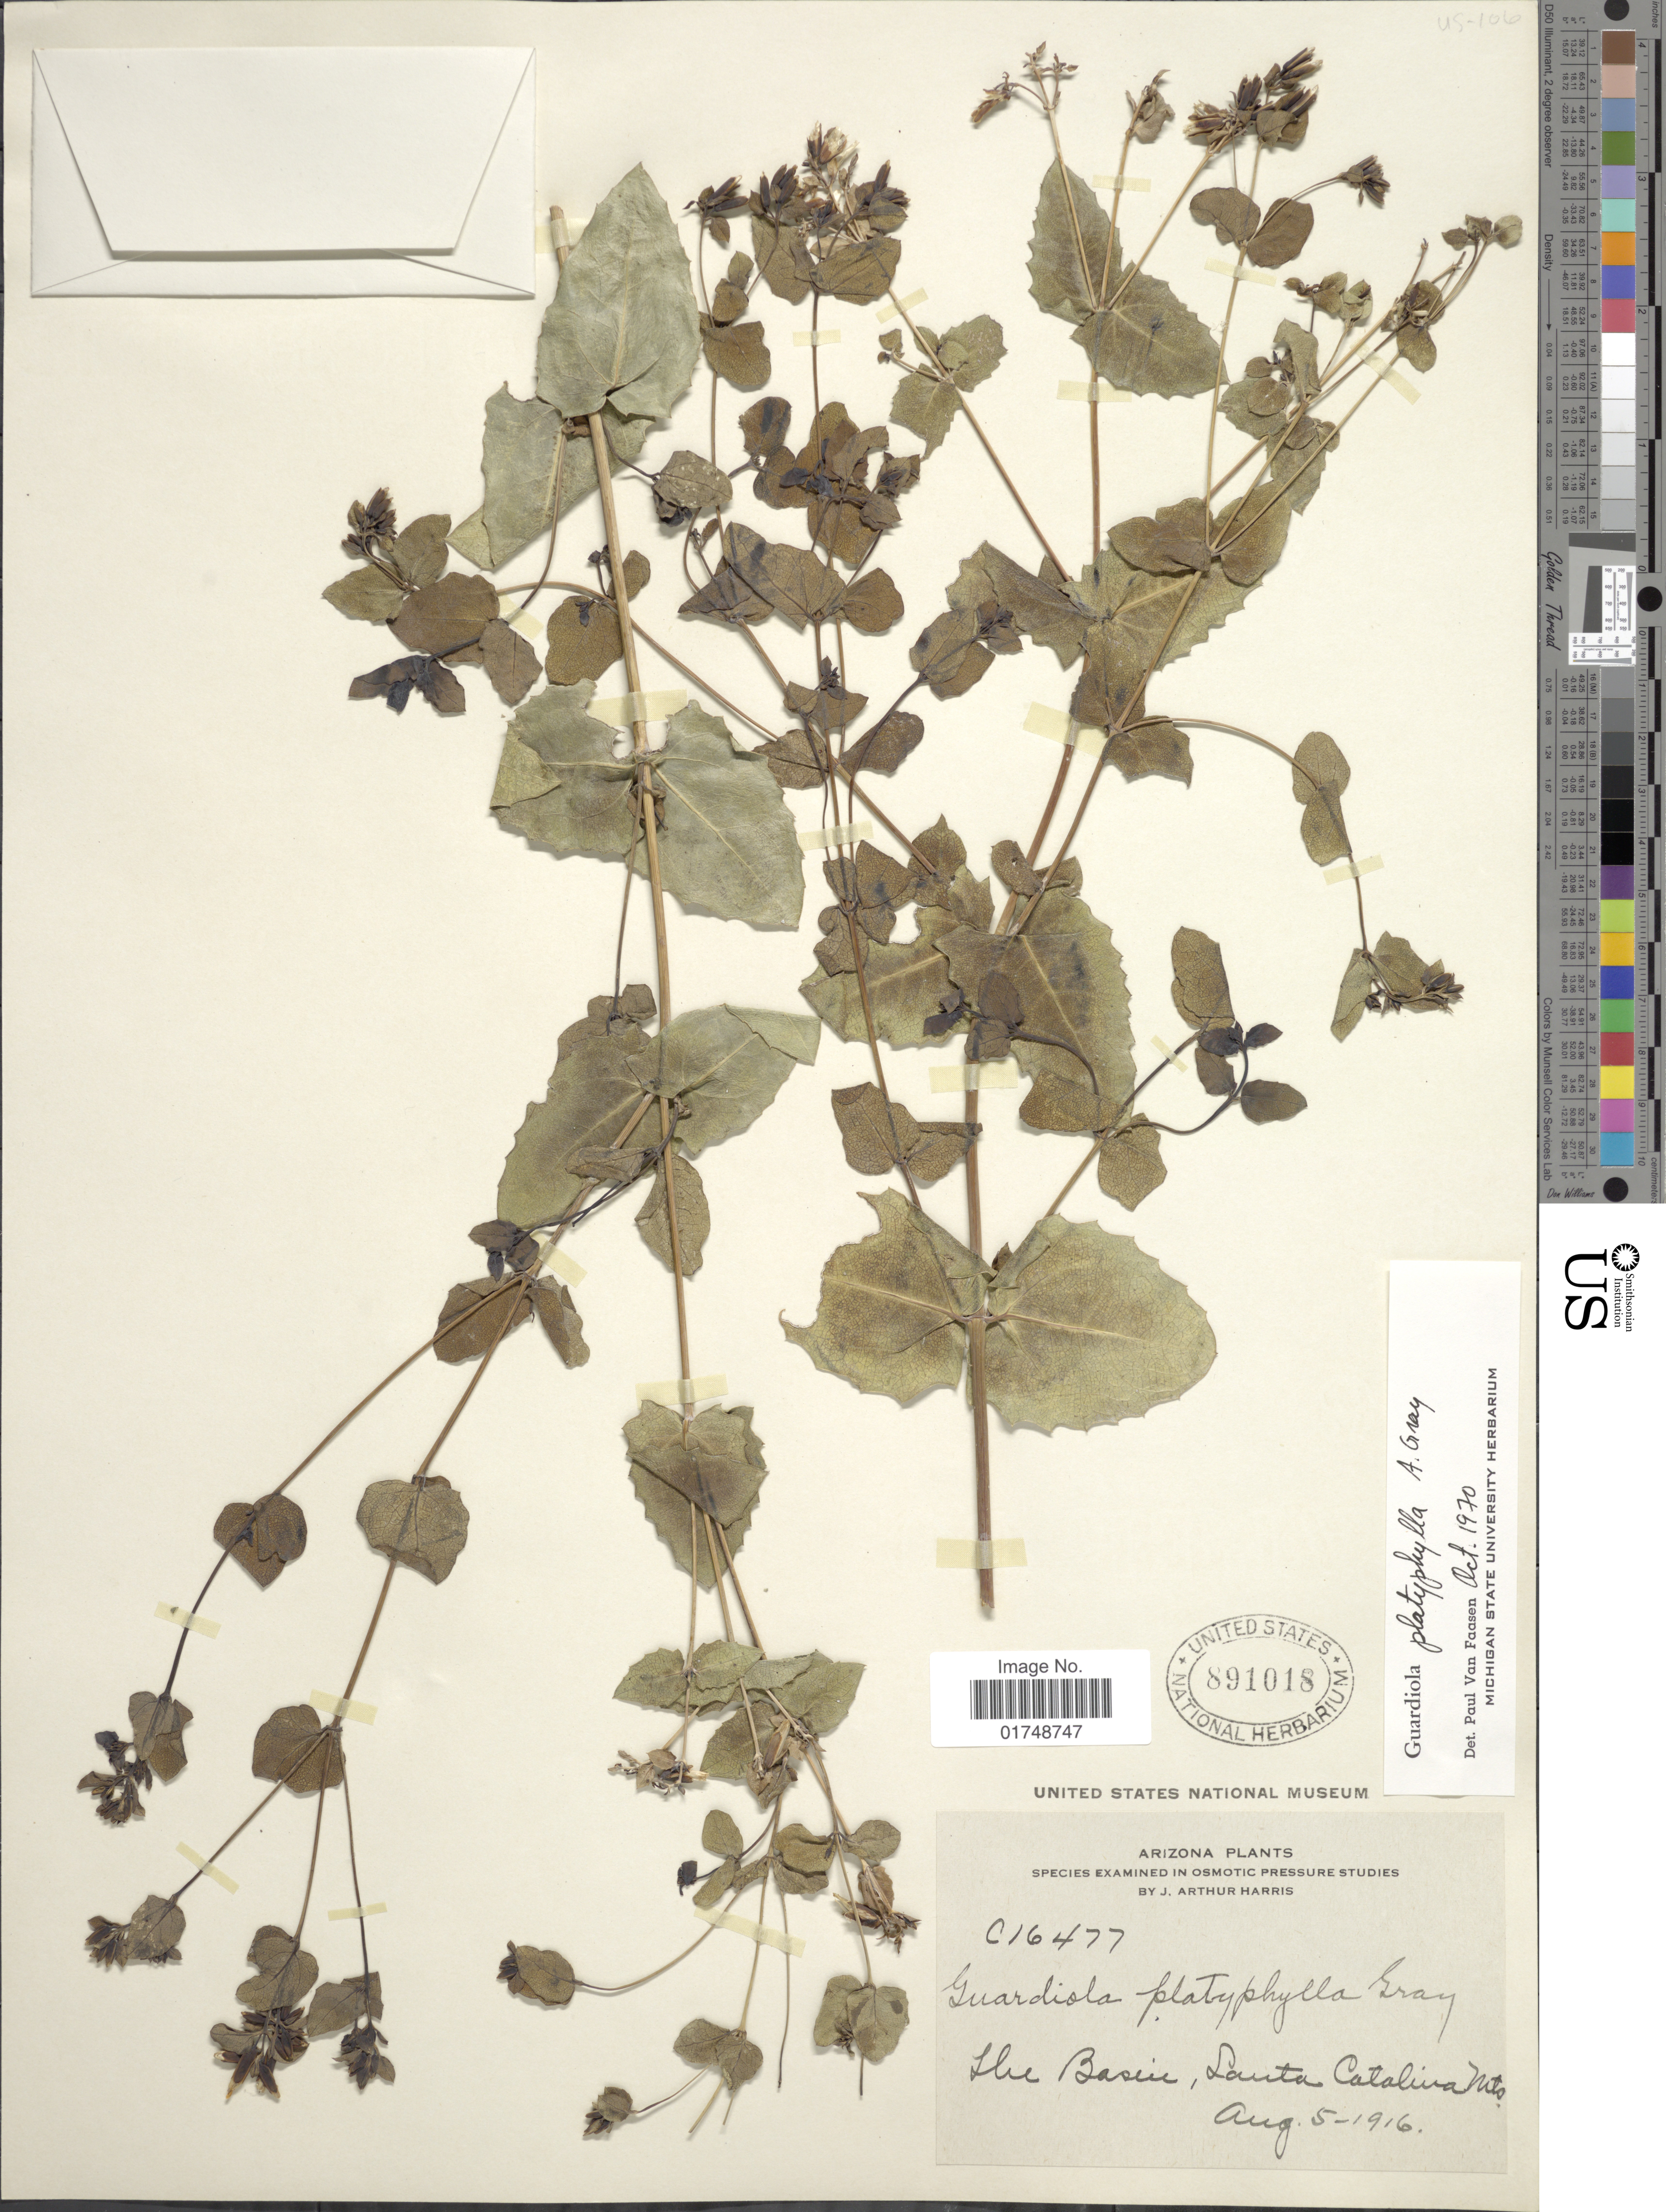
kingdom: Plantae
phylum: Tracheophyta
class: Magnoliopsida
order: Asterales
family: Asteraceae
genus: Guardiola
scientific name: Guardiola platyphylla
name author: A. Gray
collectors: J. A. Harris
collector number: C16477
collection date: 1916-08-05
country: United States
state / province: Arizona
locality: The Basin, Santa Catalina Mts.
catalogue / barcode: US 891018